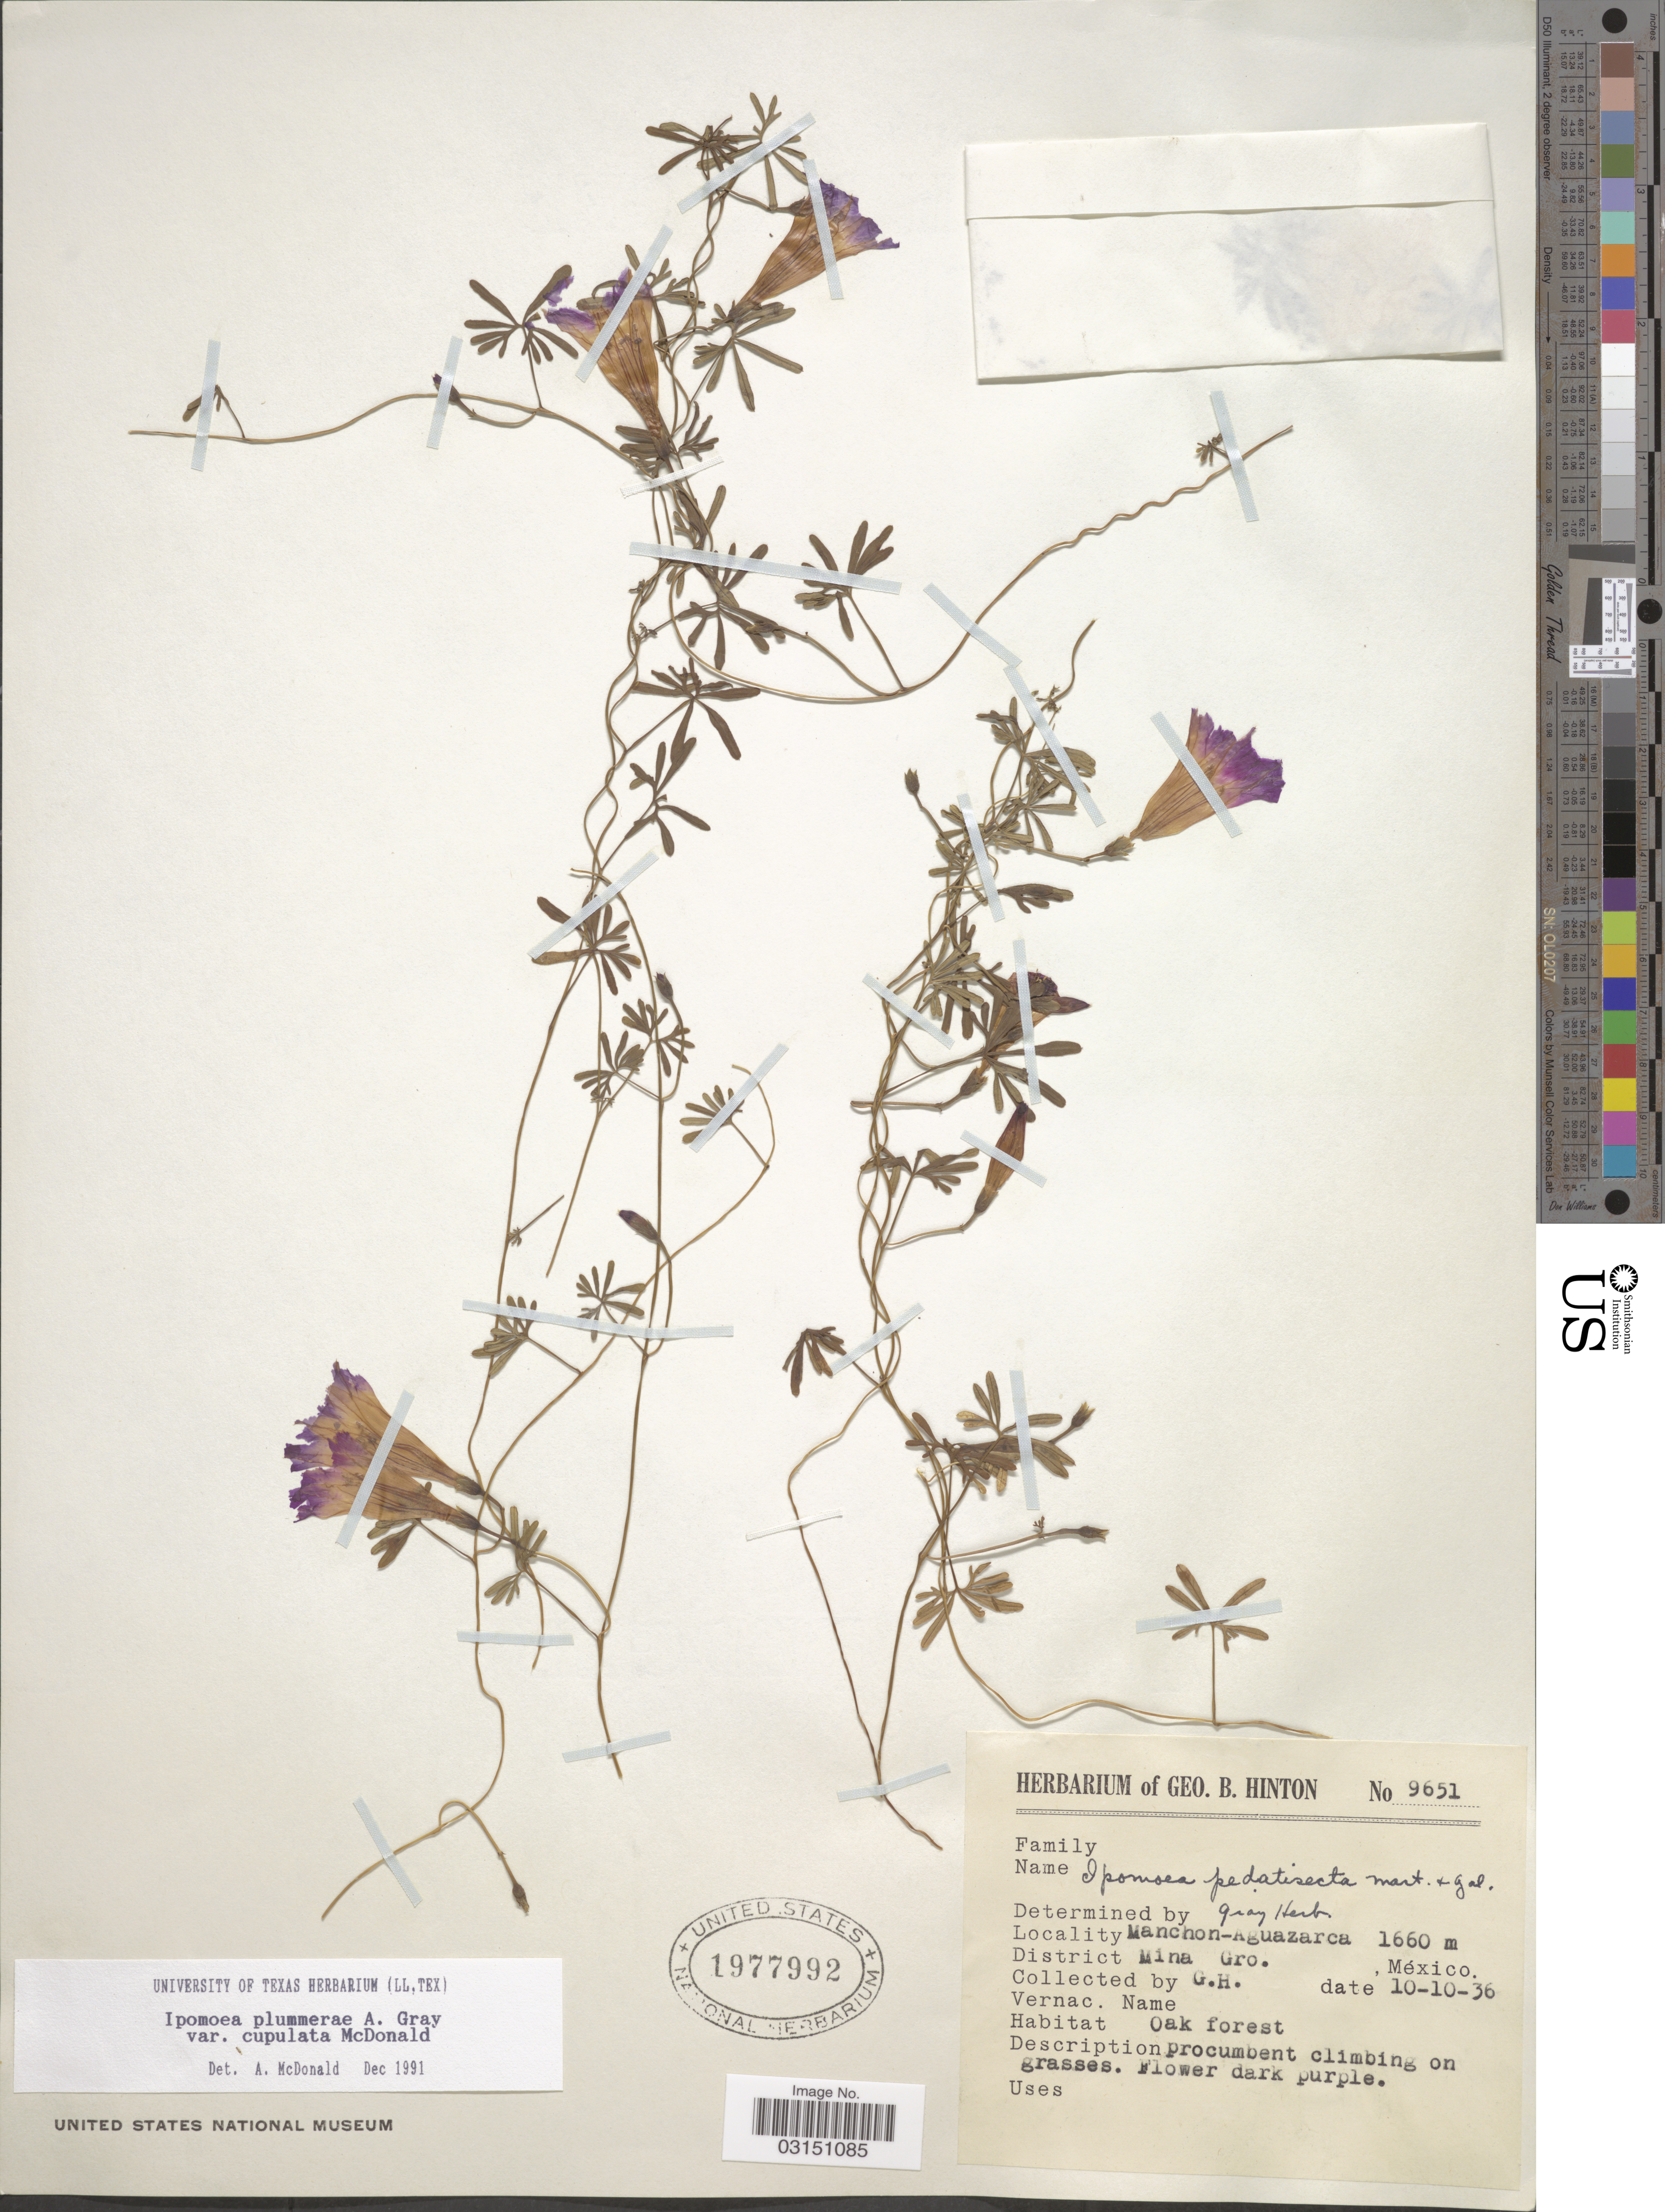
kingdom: Plantae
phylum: Tracheophyta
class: Magnoliopsida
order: Solanales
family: Convolvulaceae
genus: Ipomoea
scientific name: Ipomoea plummerae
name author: A. Gray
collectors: G. B. Hinton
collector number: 9651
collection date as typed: Transcribed d/m/y: 10/10/36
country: Mexico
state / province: Guerrero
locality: Manchon-Aguazarca. District Mina.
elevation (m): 1660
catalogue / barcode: US 1977992